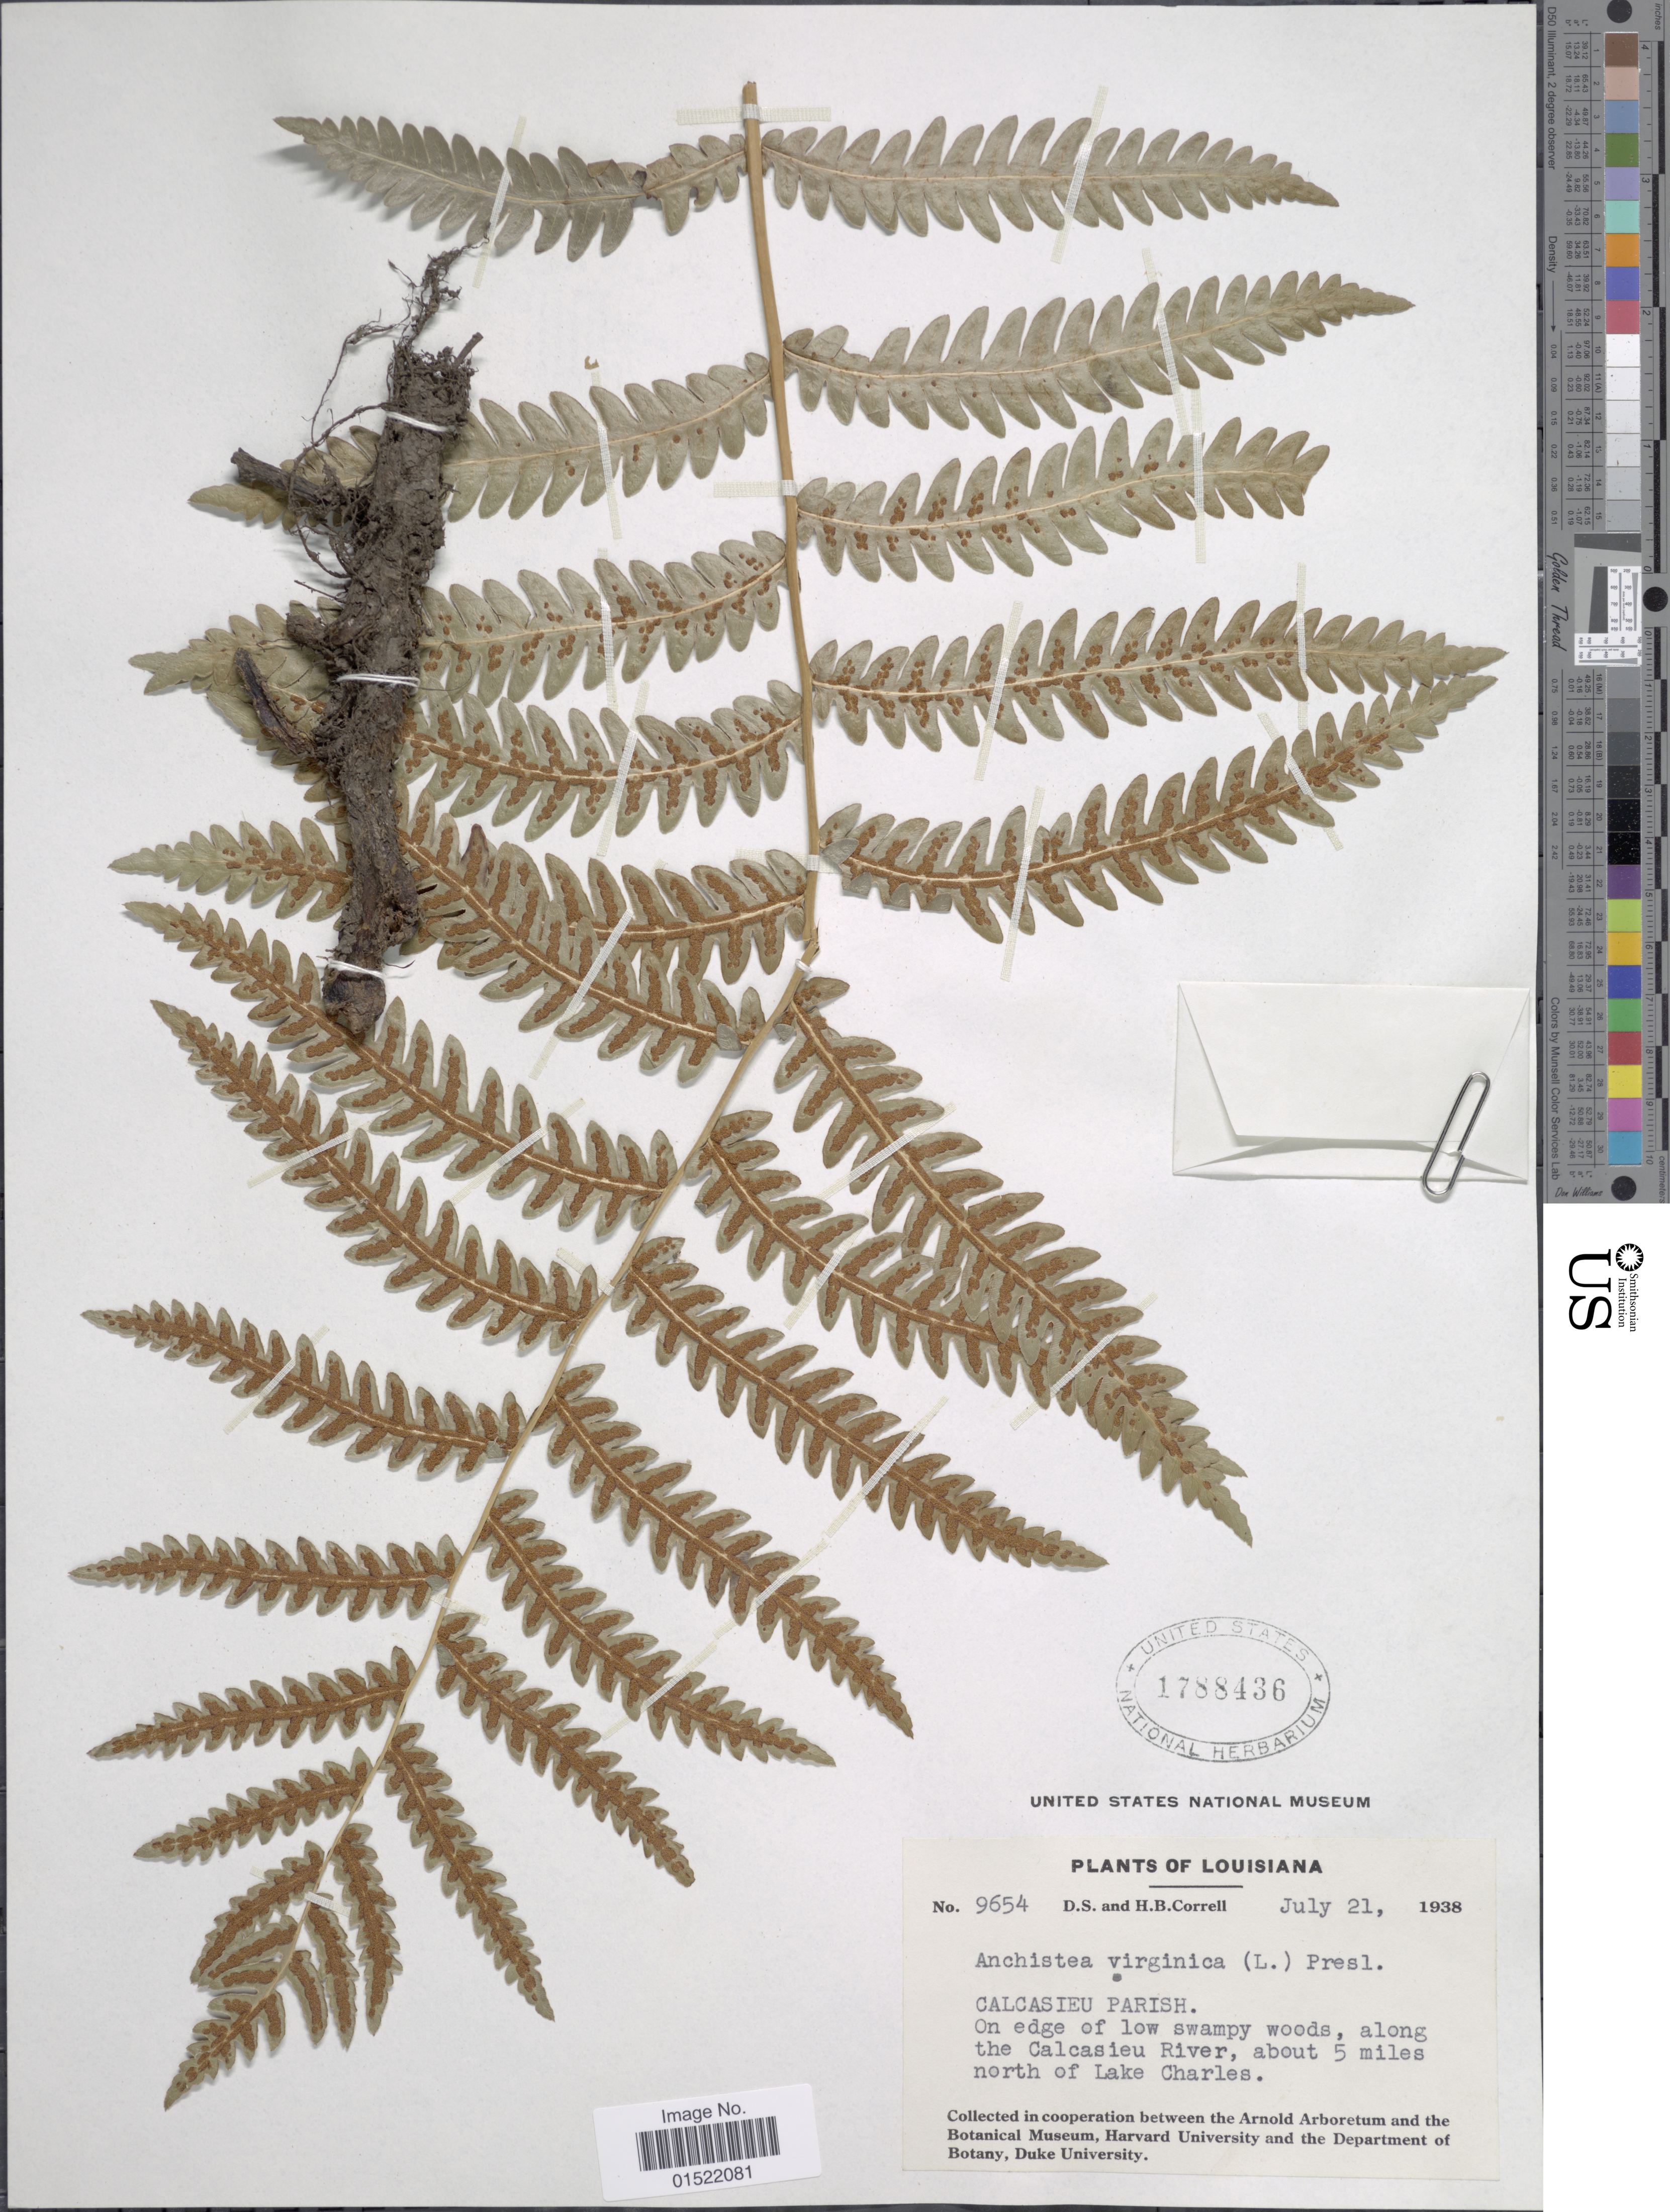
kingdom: Plantae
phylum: Tracheophyta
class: Polypodiopsida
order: Polypodiales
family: Blechnaceae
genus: Woodwardia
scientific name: Woodwardia virginica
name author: (L.) R.M. Sm.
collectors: D. S. Correll & H. Correll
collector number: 9654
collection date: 1938-07-21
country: United States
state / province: Louisiana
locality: Calcasieu Parish, along the Calcasieu River, about 5 miles north of Lake Charles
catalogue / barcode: US 1788436